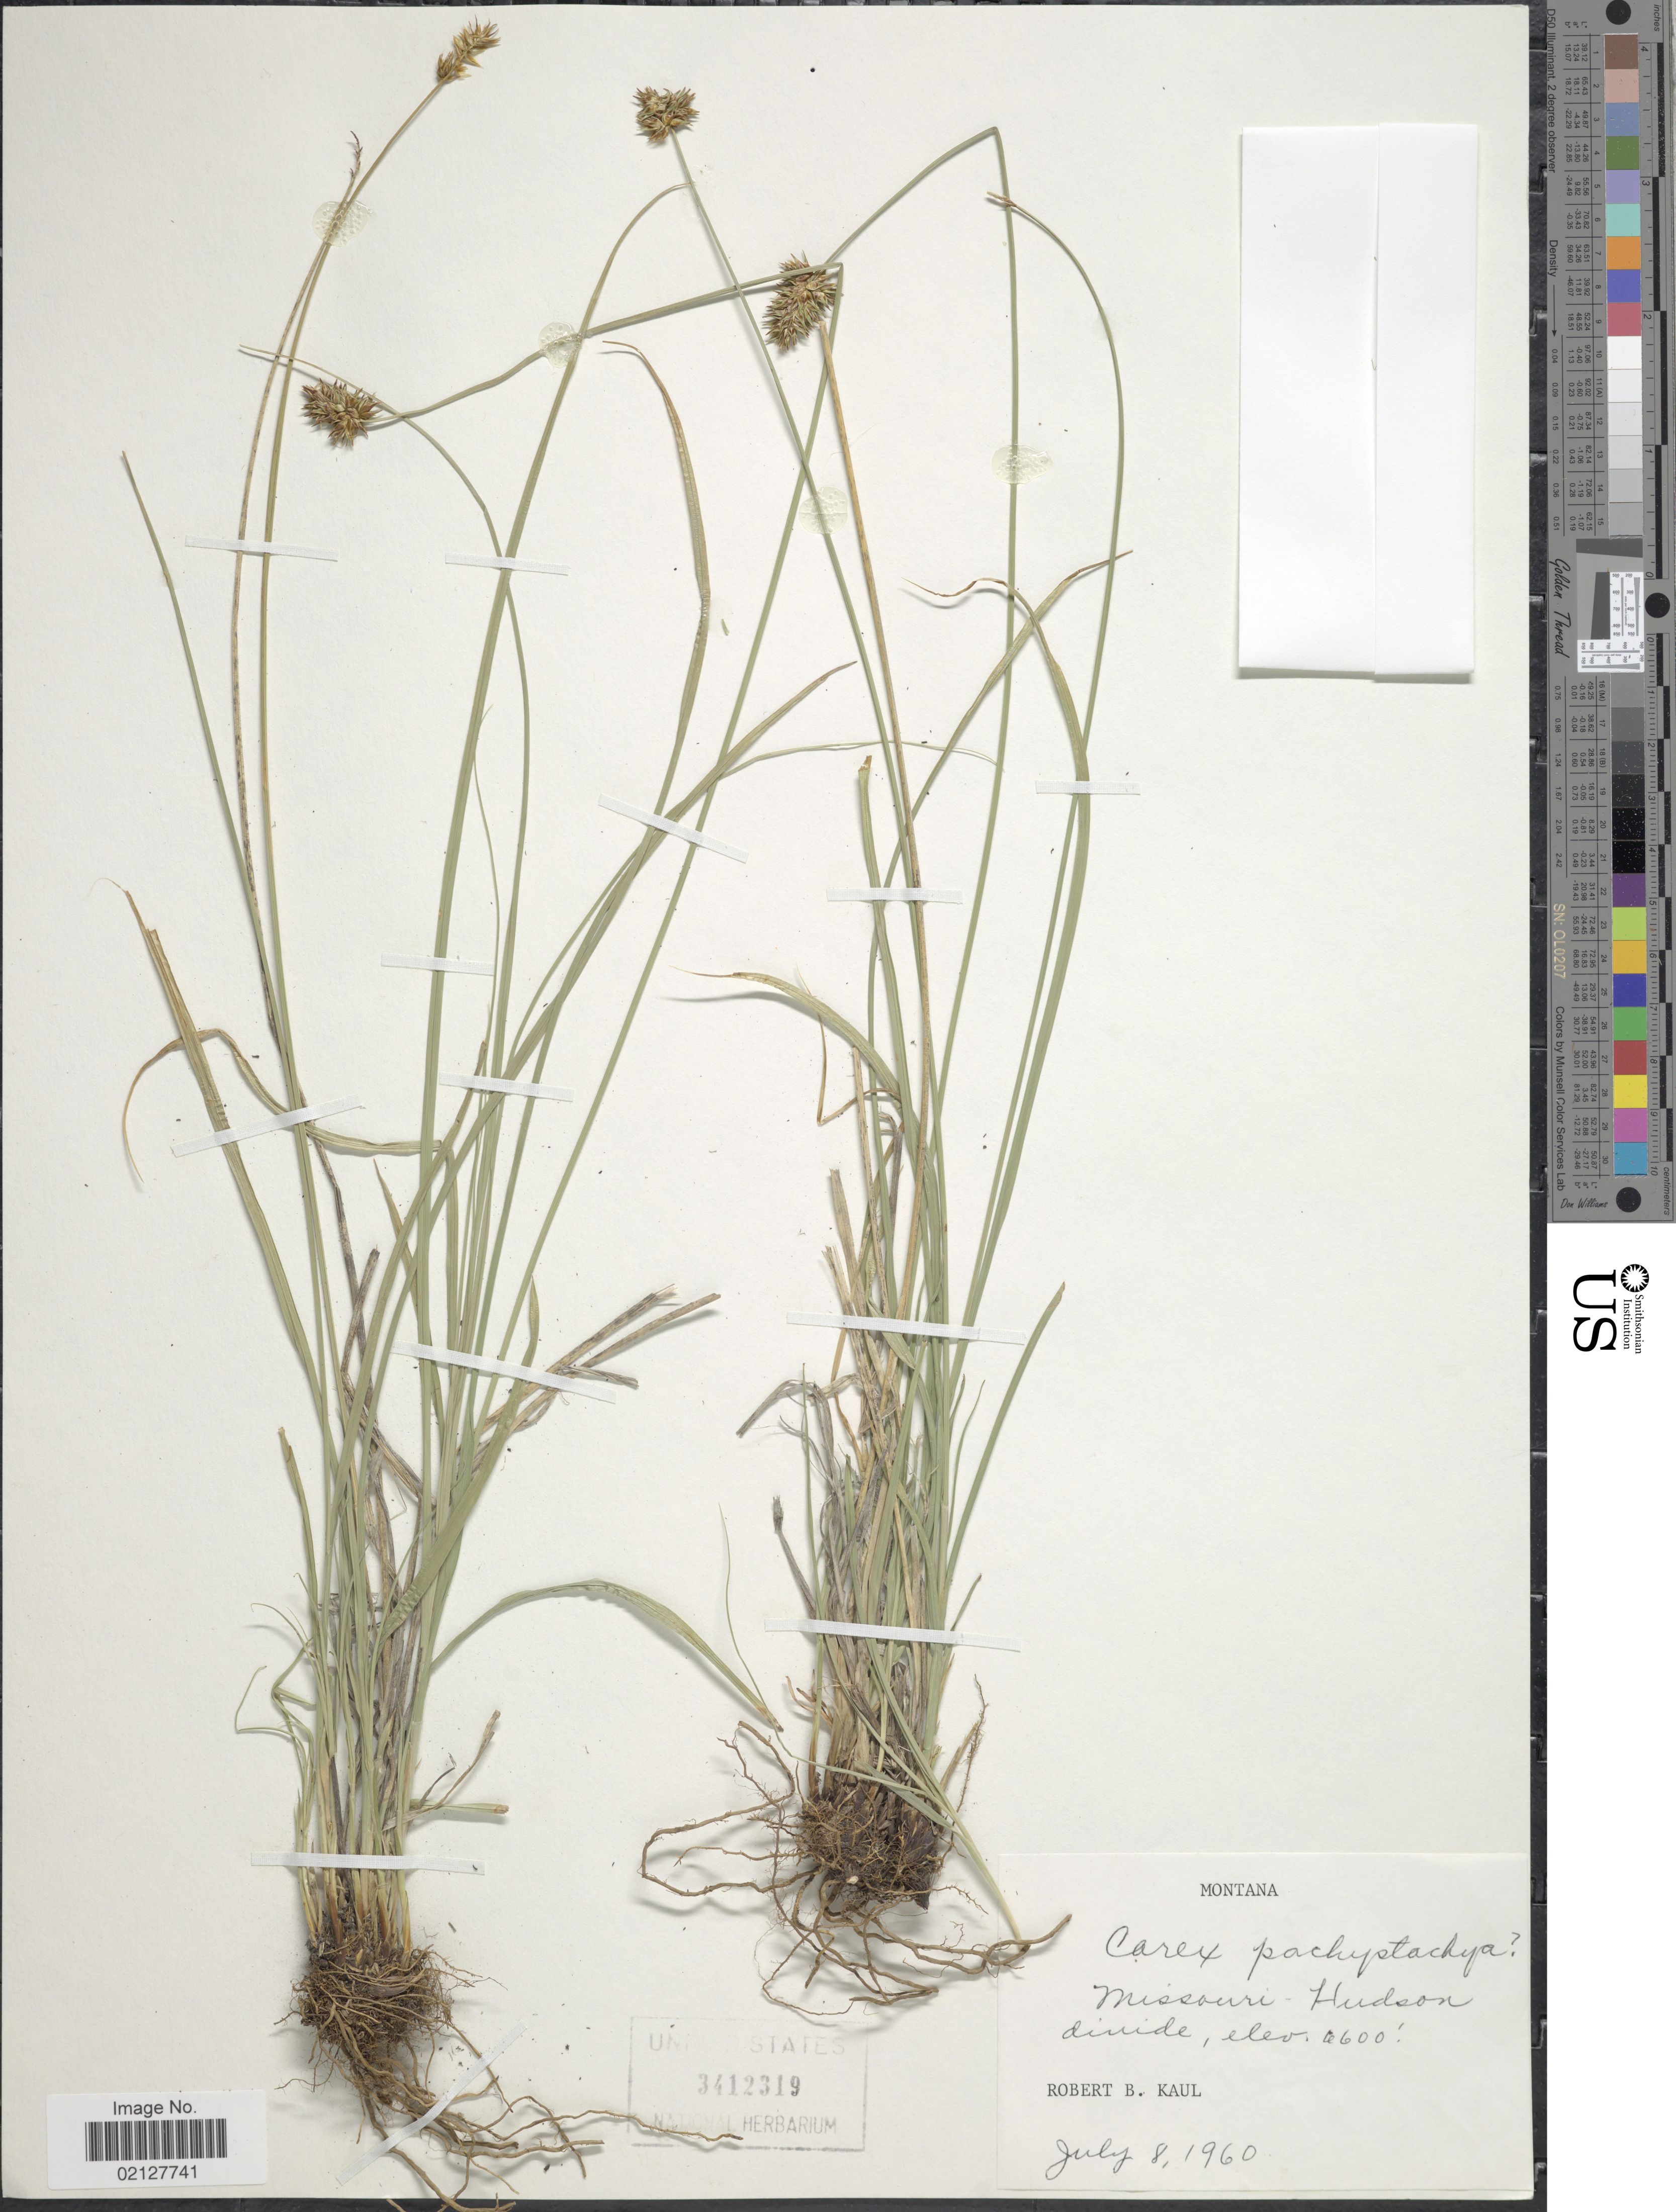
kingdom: Plantae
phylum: Tracheophyta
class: Liliopsida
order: Poales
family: Cyperaceae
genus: Carex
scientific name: Carex pachystachya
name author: Cham. ex Steud.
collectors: R. Kaul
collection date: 1960-07-08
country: United States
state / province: Montana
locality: Montana, Missouri - Hudson divide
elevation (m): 1402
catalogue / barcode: US 3412319